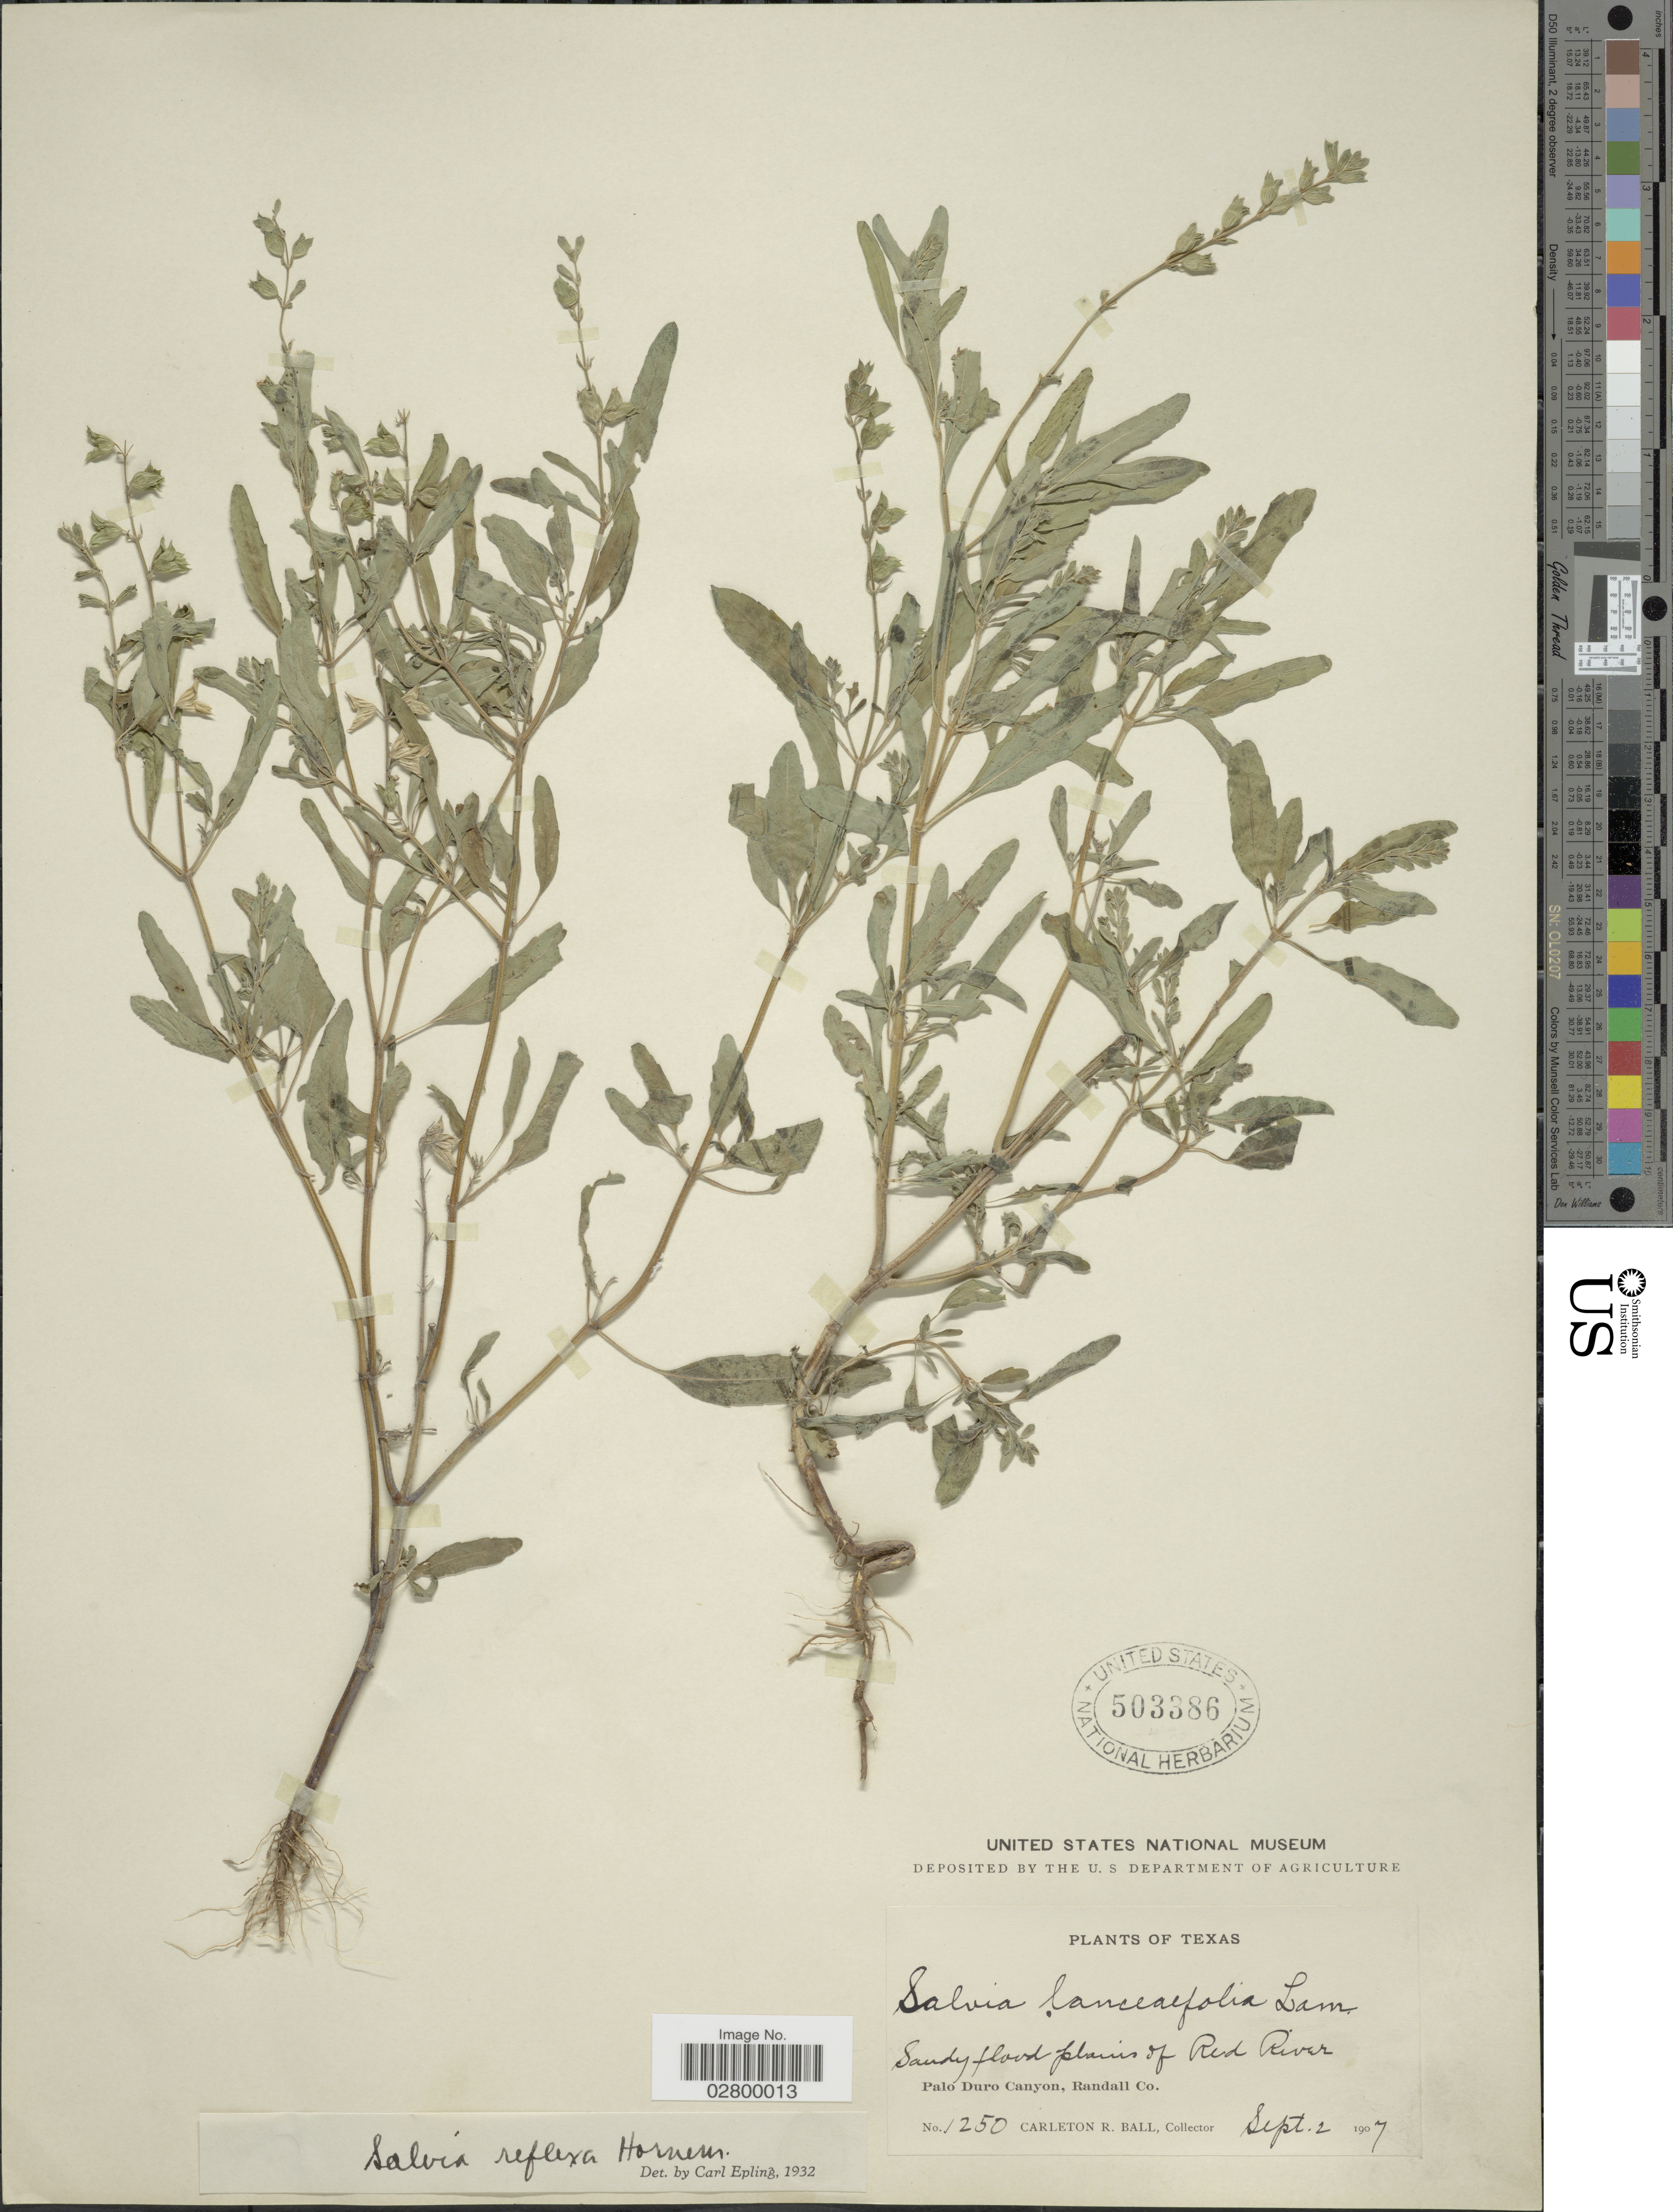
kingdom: Plantae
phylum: Tracheophyta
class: Magnoliopsida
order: Lamiales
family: Lamiaceae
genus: Salvia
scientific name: Salvia reflexa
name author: Hornem.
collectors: C. R. Ball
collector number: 1250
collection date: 1907-09-02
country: United States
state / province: Texas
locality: Sandy flood plains of Red River. Palo Duro Canyon, Randall Co.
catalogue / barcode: US 503386